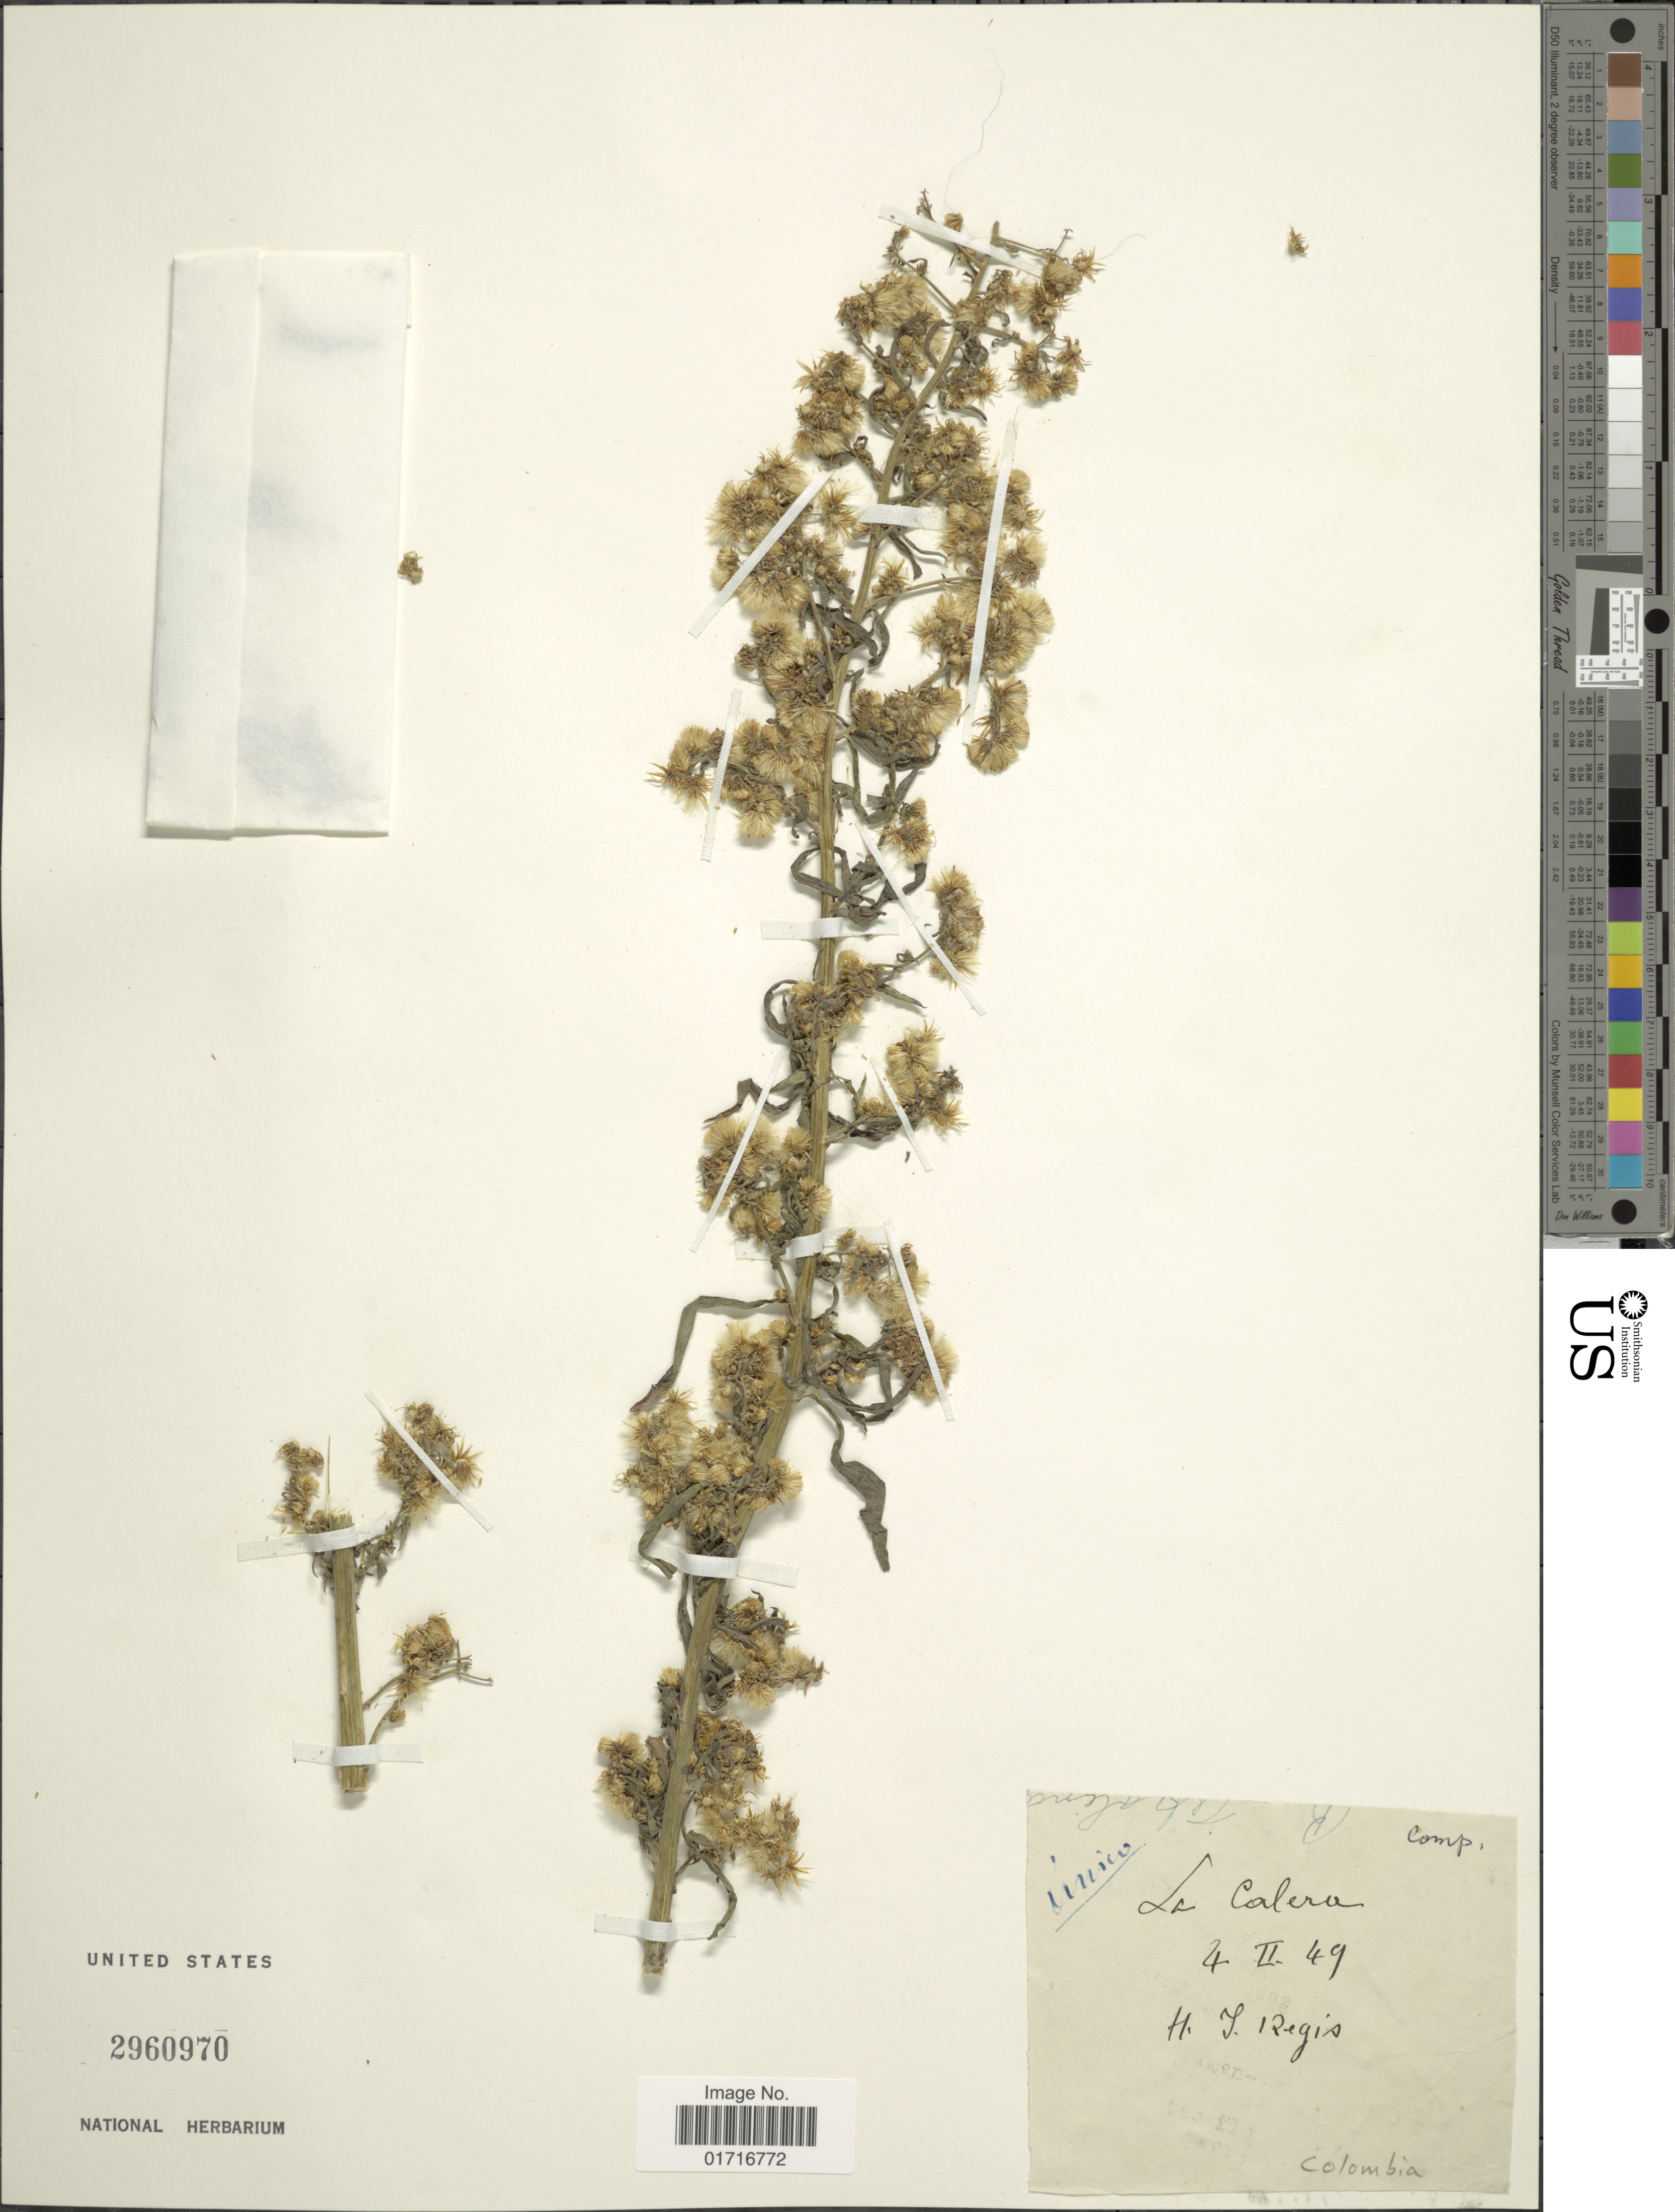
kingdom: Plantae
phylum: Tracheophyta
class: Magnoliopsida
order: Asterales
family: Asteraceae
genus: Conyza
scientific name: Conyza bonariensis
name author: (L.) Cronq.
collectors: H. Regis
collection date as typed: Transcribed d/m/y: 4/2/49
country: Colombia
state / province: Cundinamarca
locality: La Calera.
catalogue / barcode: US 2960970